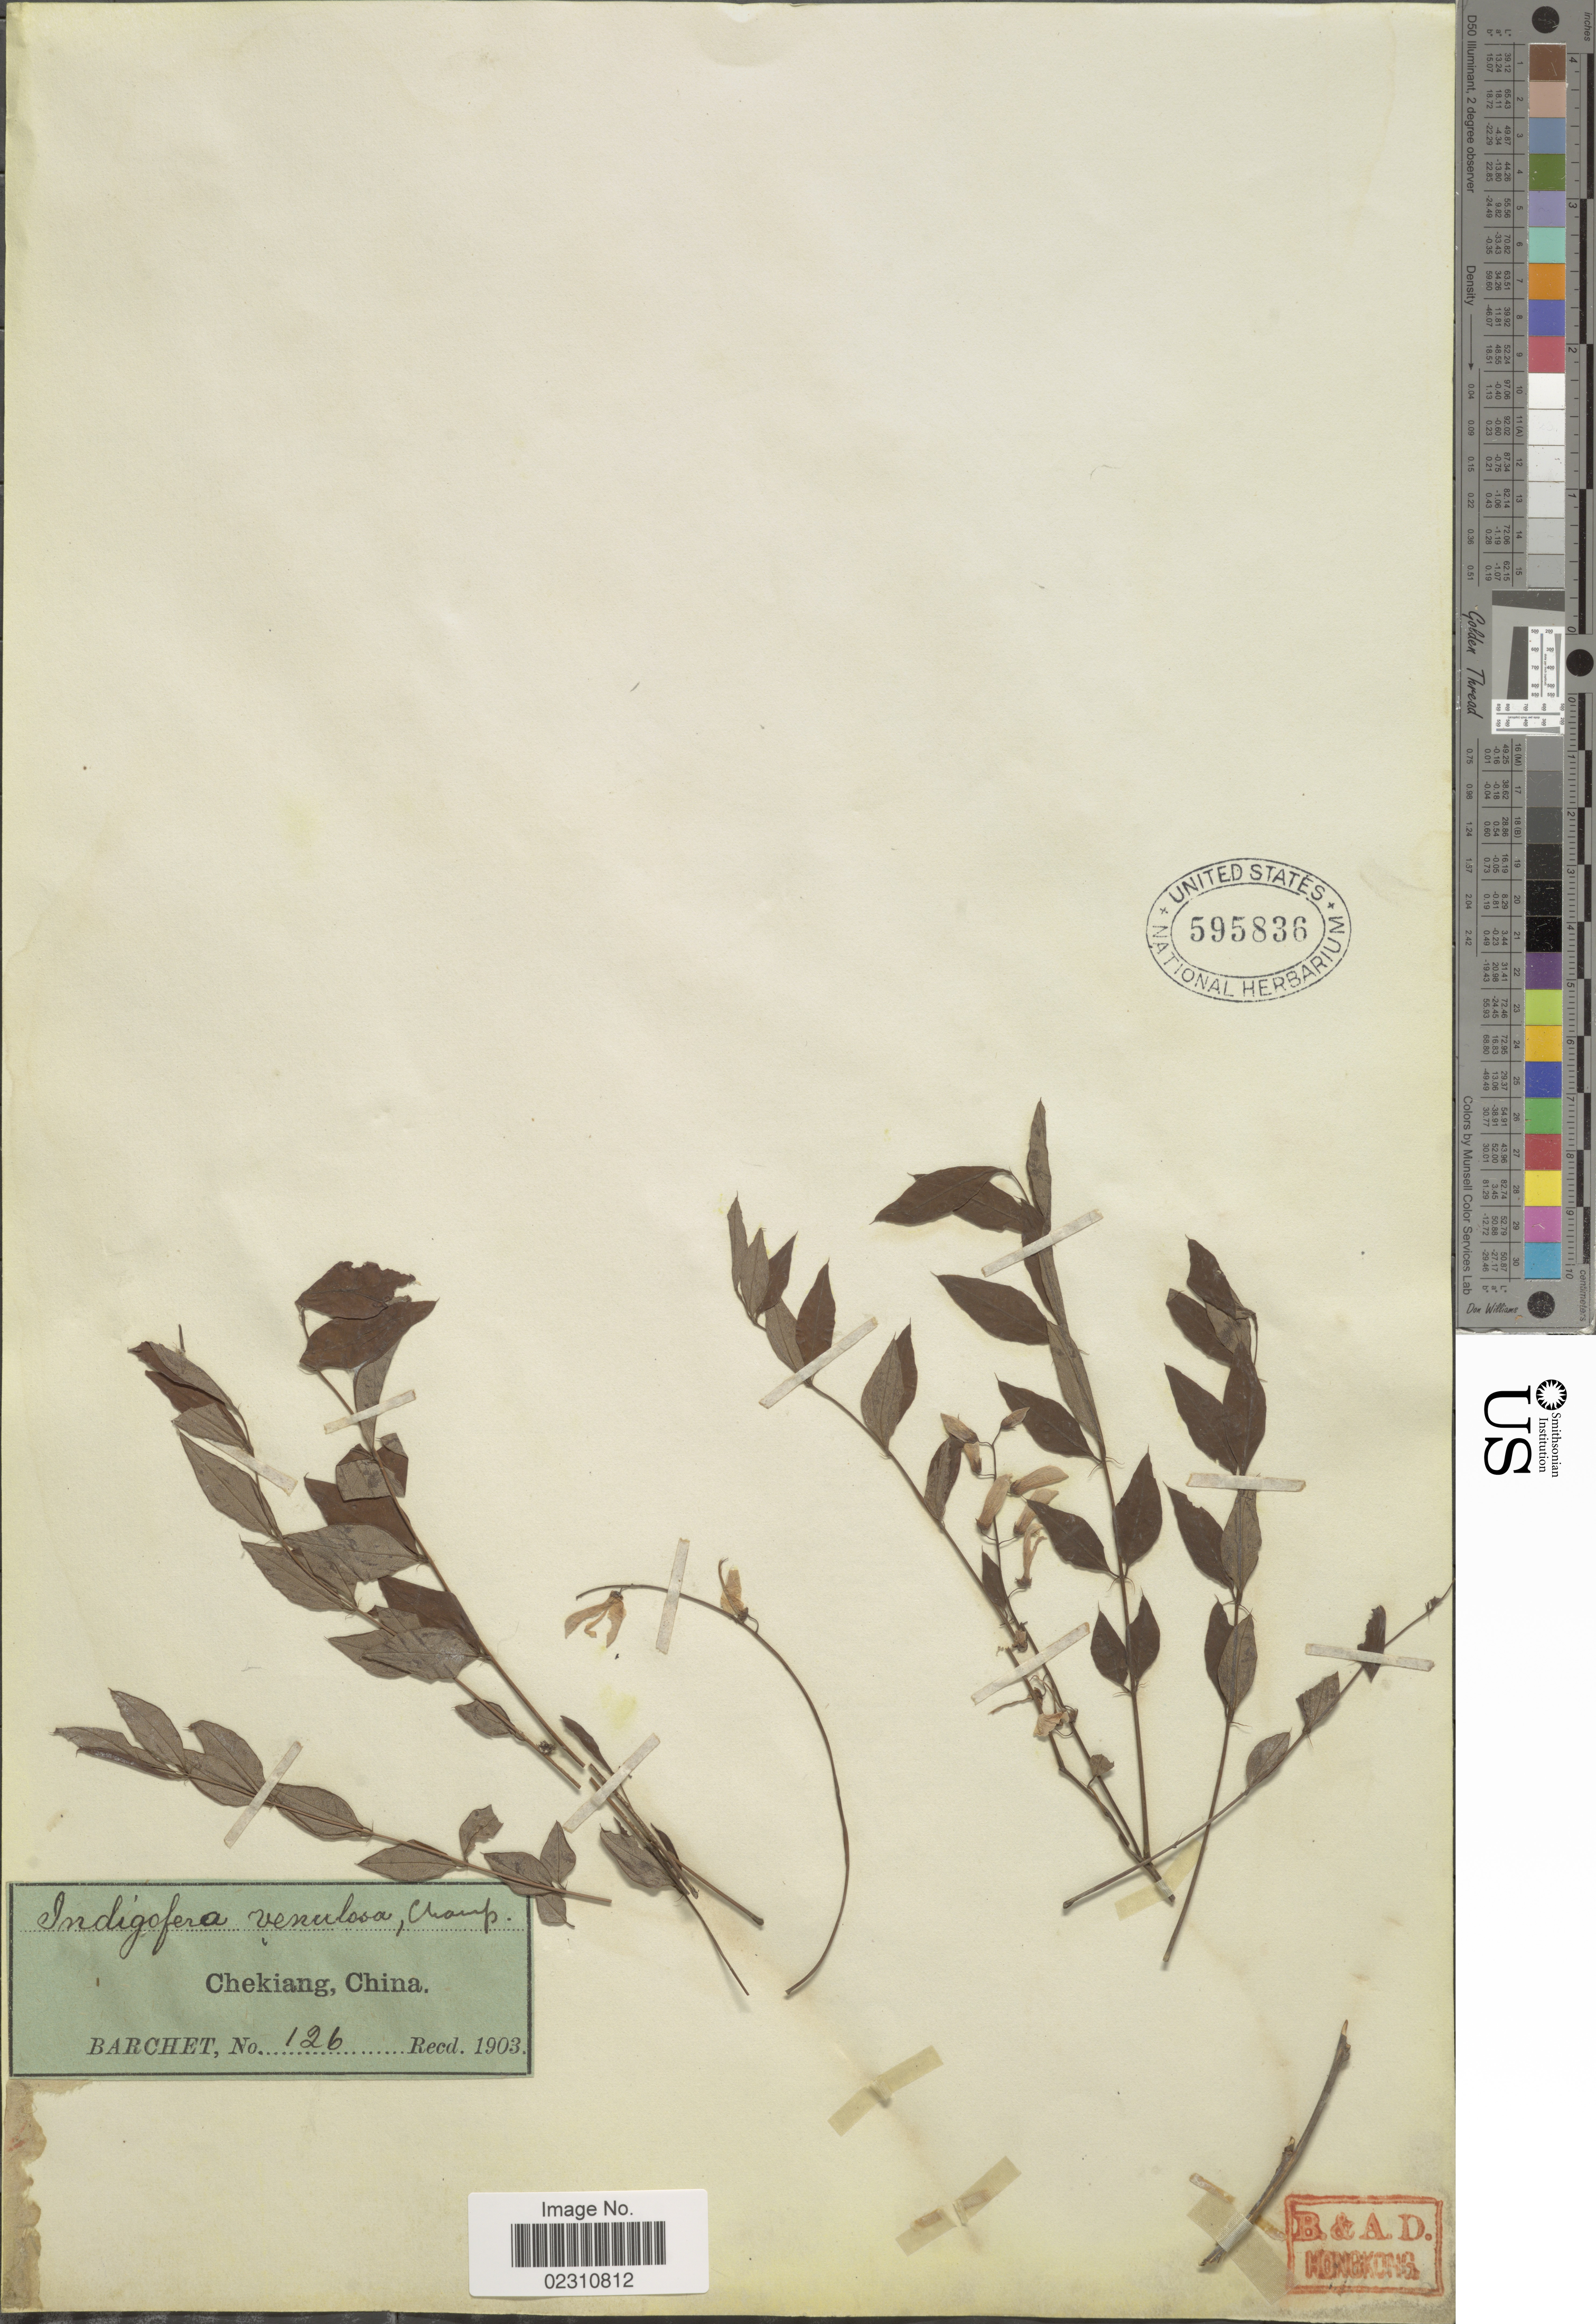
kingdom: Plantae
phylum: Tracheophyta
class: Magnoliopsida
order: Fabales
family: Fabaceae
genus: Indigofera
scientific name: Indigofera decora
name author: Lindl.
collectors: Barchet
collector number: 126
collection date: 1903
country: China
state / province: Zhejiang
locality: Chekiang, China.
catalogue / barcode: US 595836